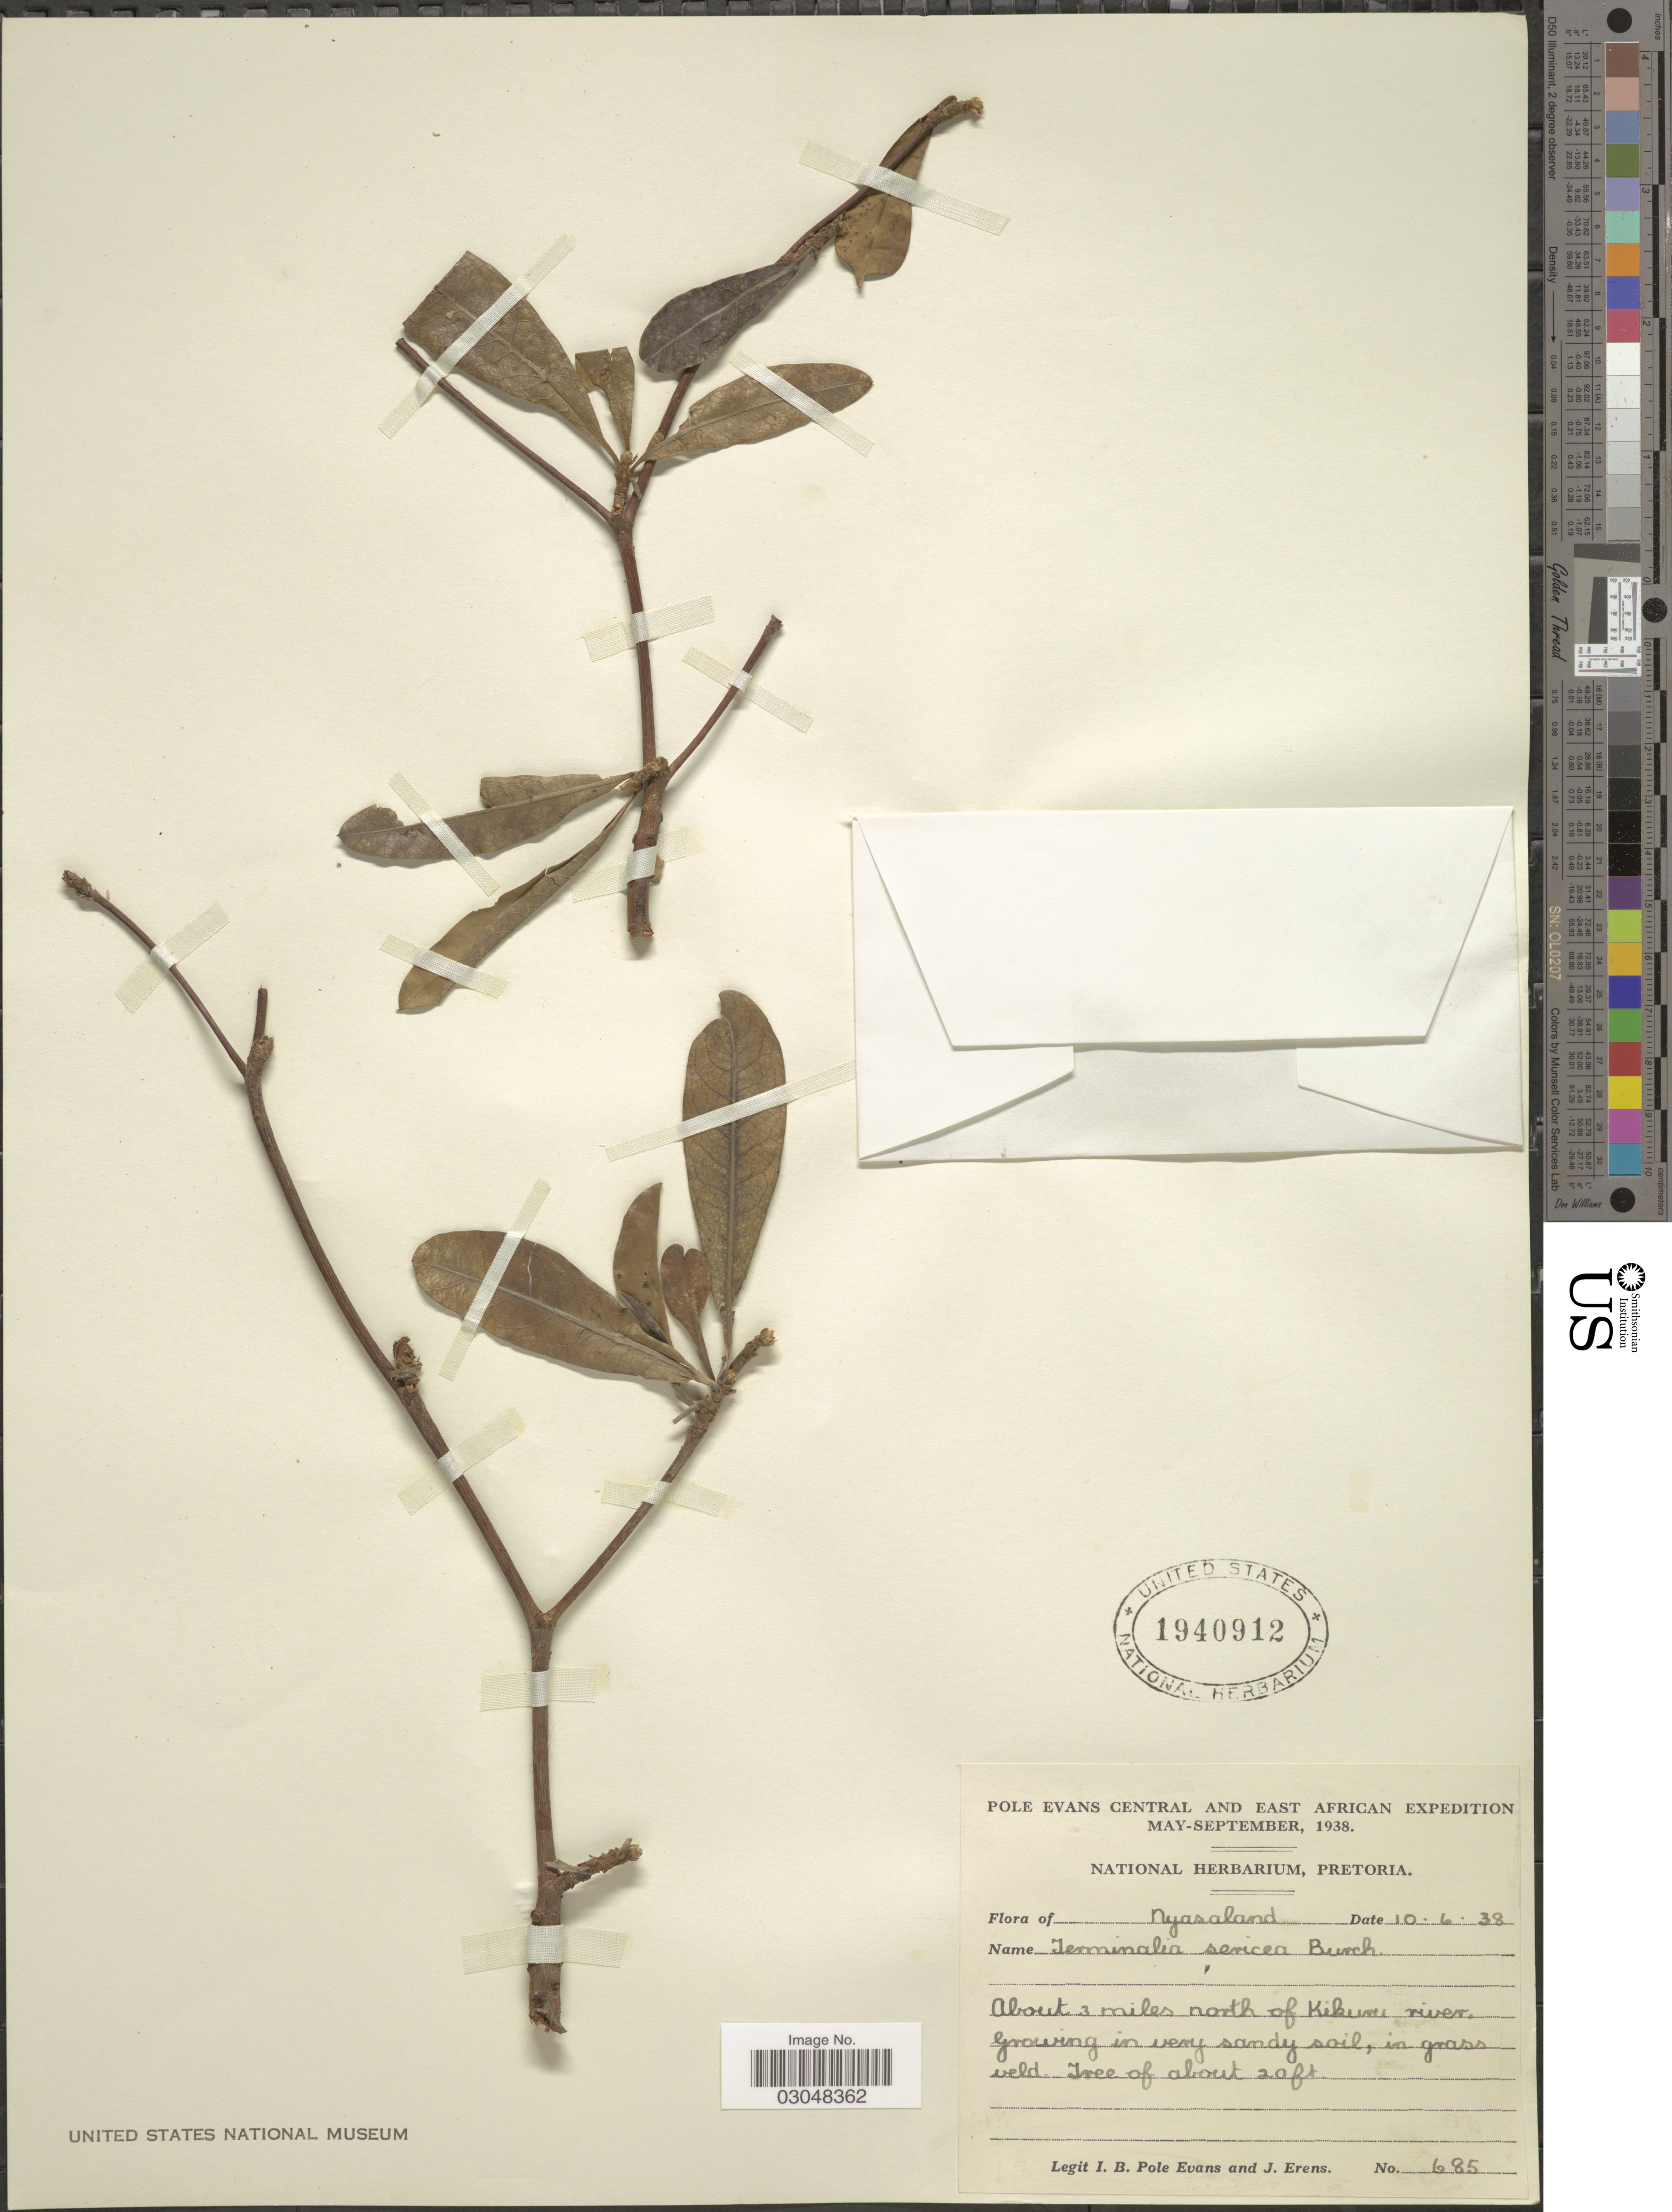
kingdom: Plantae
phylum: Tracheophyta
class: Magnoliopsida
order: Myrtales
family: Combretaceae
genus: Terminalia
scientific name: Terminalia sericea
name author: D.G. Burch ex DC.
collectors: I. B. Pole-Evans & J. Erens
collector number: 685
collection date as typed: Transcribed d/m/y: 10/6/38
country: Malawi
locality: East African. Nyasaland. About 3 miles north of Kikuru [interpreted] river.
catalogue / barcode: US 1940912